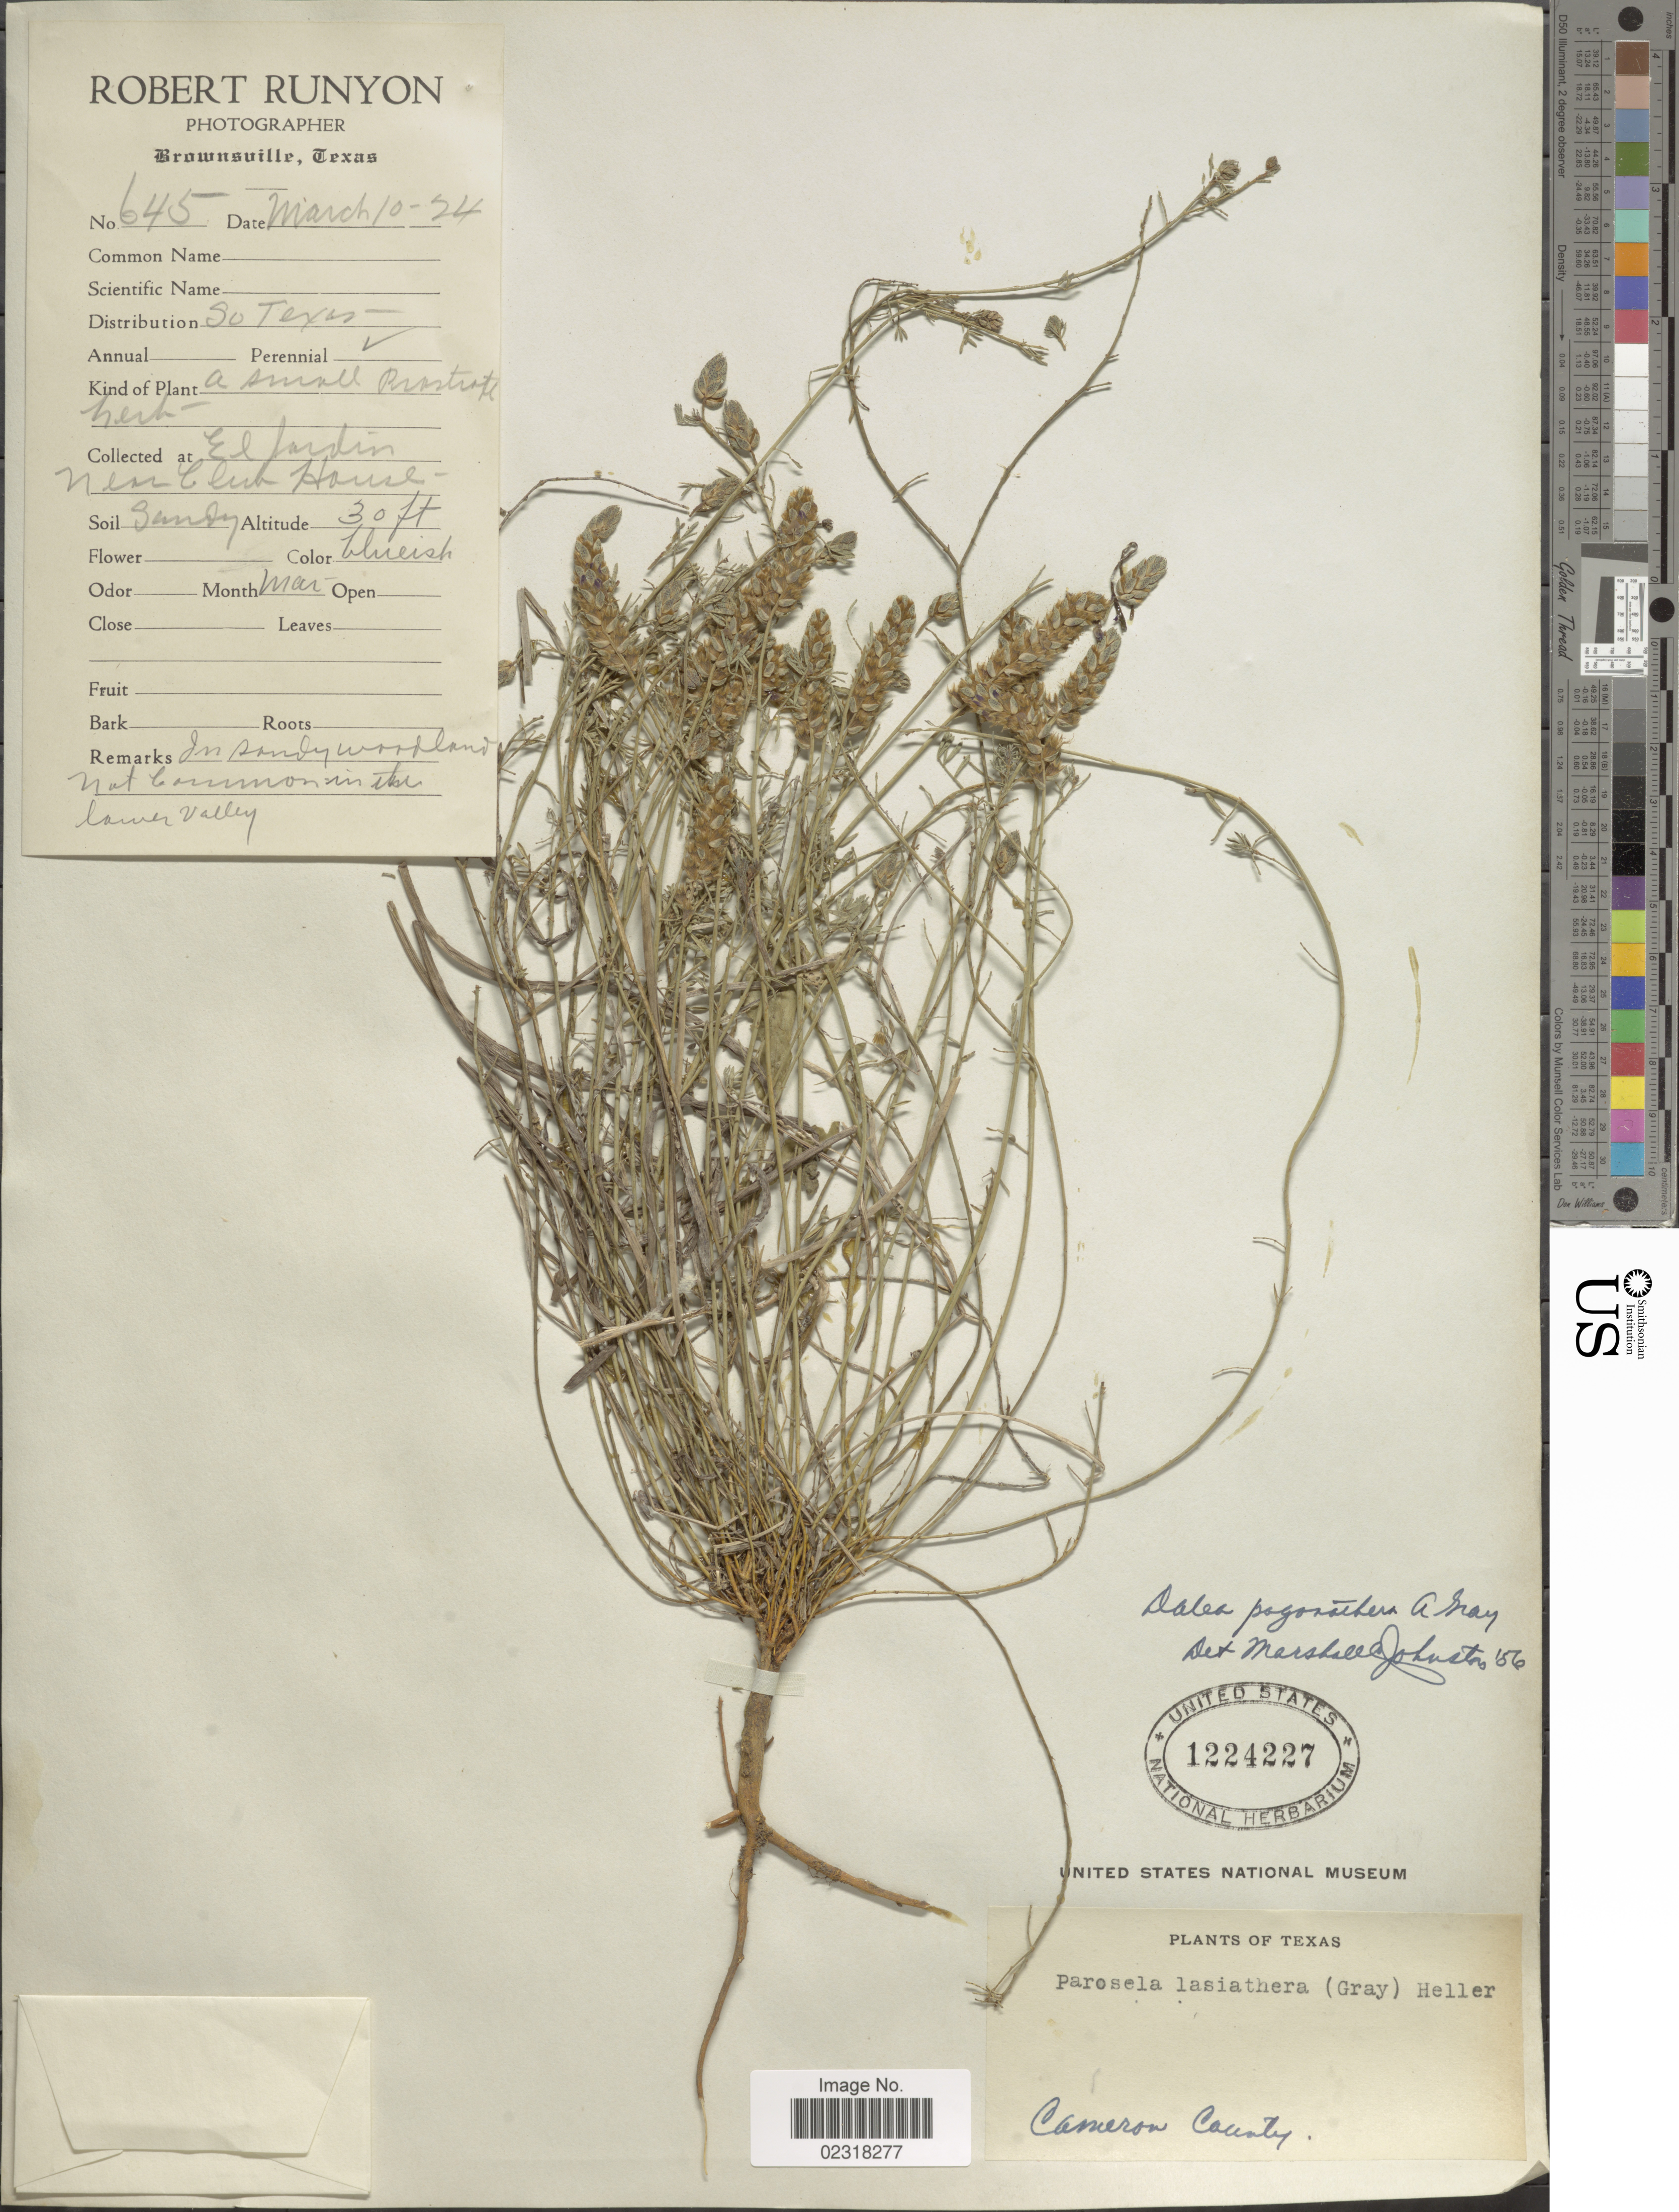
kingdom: Plantae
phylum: Tracheophyta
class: Magnoliopsida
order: Fabales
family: Fabaceae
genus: Dalea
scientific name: Dalea pogonathera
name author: A. Gray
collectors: R. Runyon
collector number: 645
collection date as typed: Transcribed d/m/y: 10/3/24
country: United States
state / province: Texas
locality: Cameron County, El Jardin near Club House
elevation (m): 9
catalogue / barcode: US 1224227